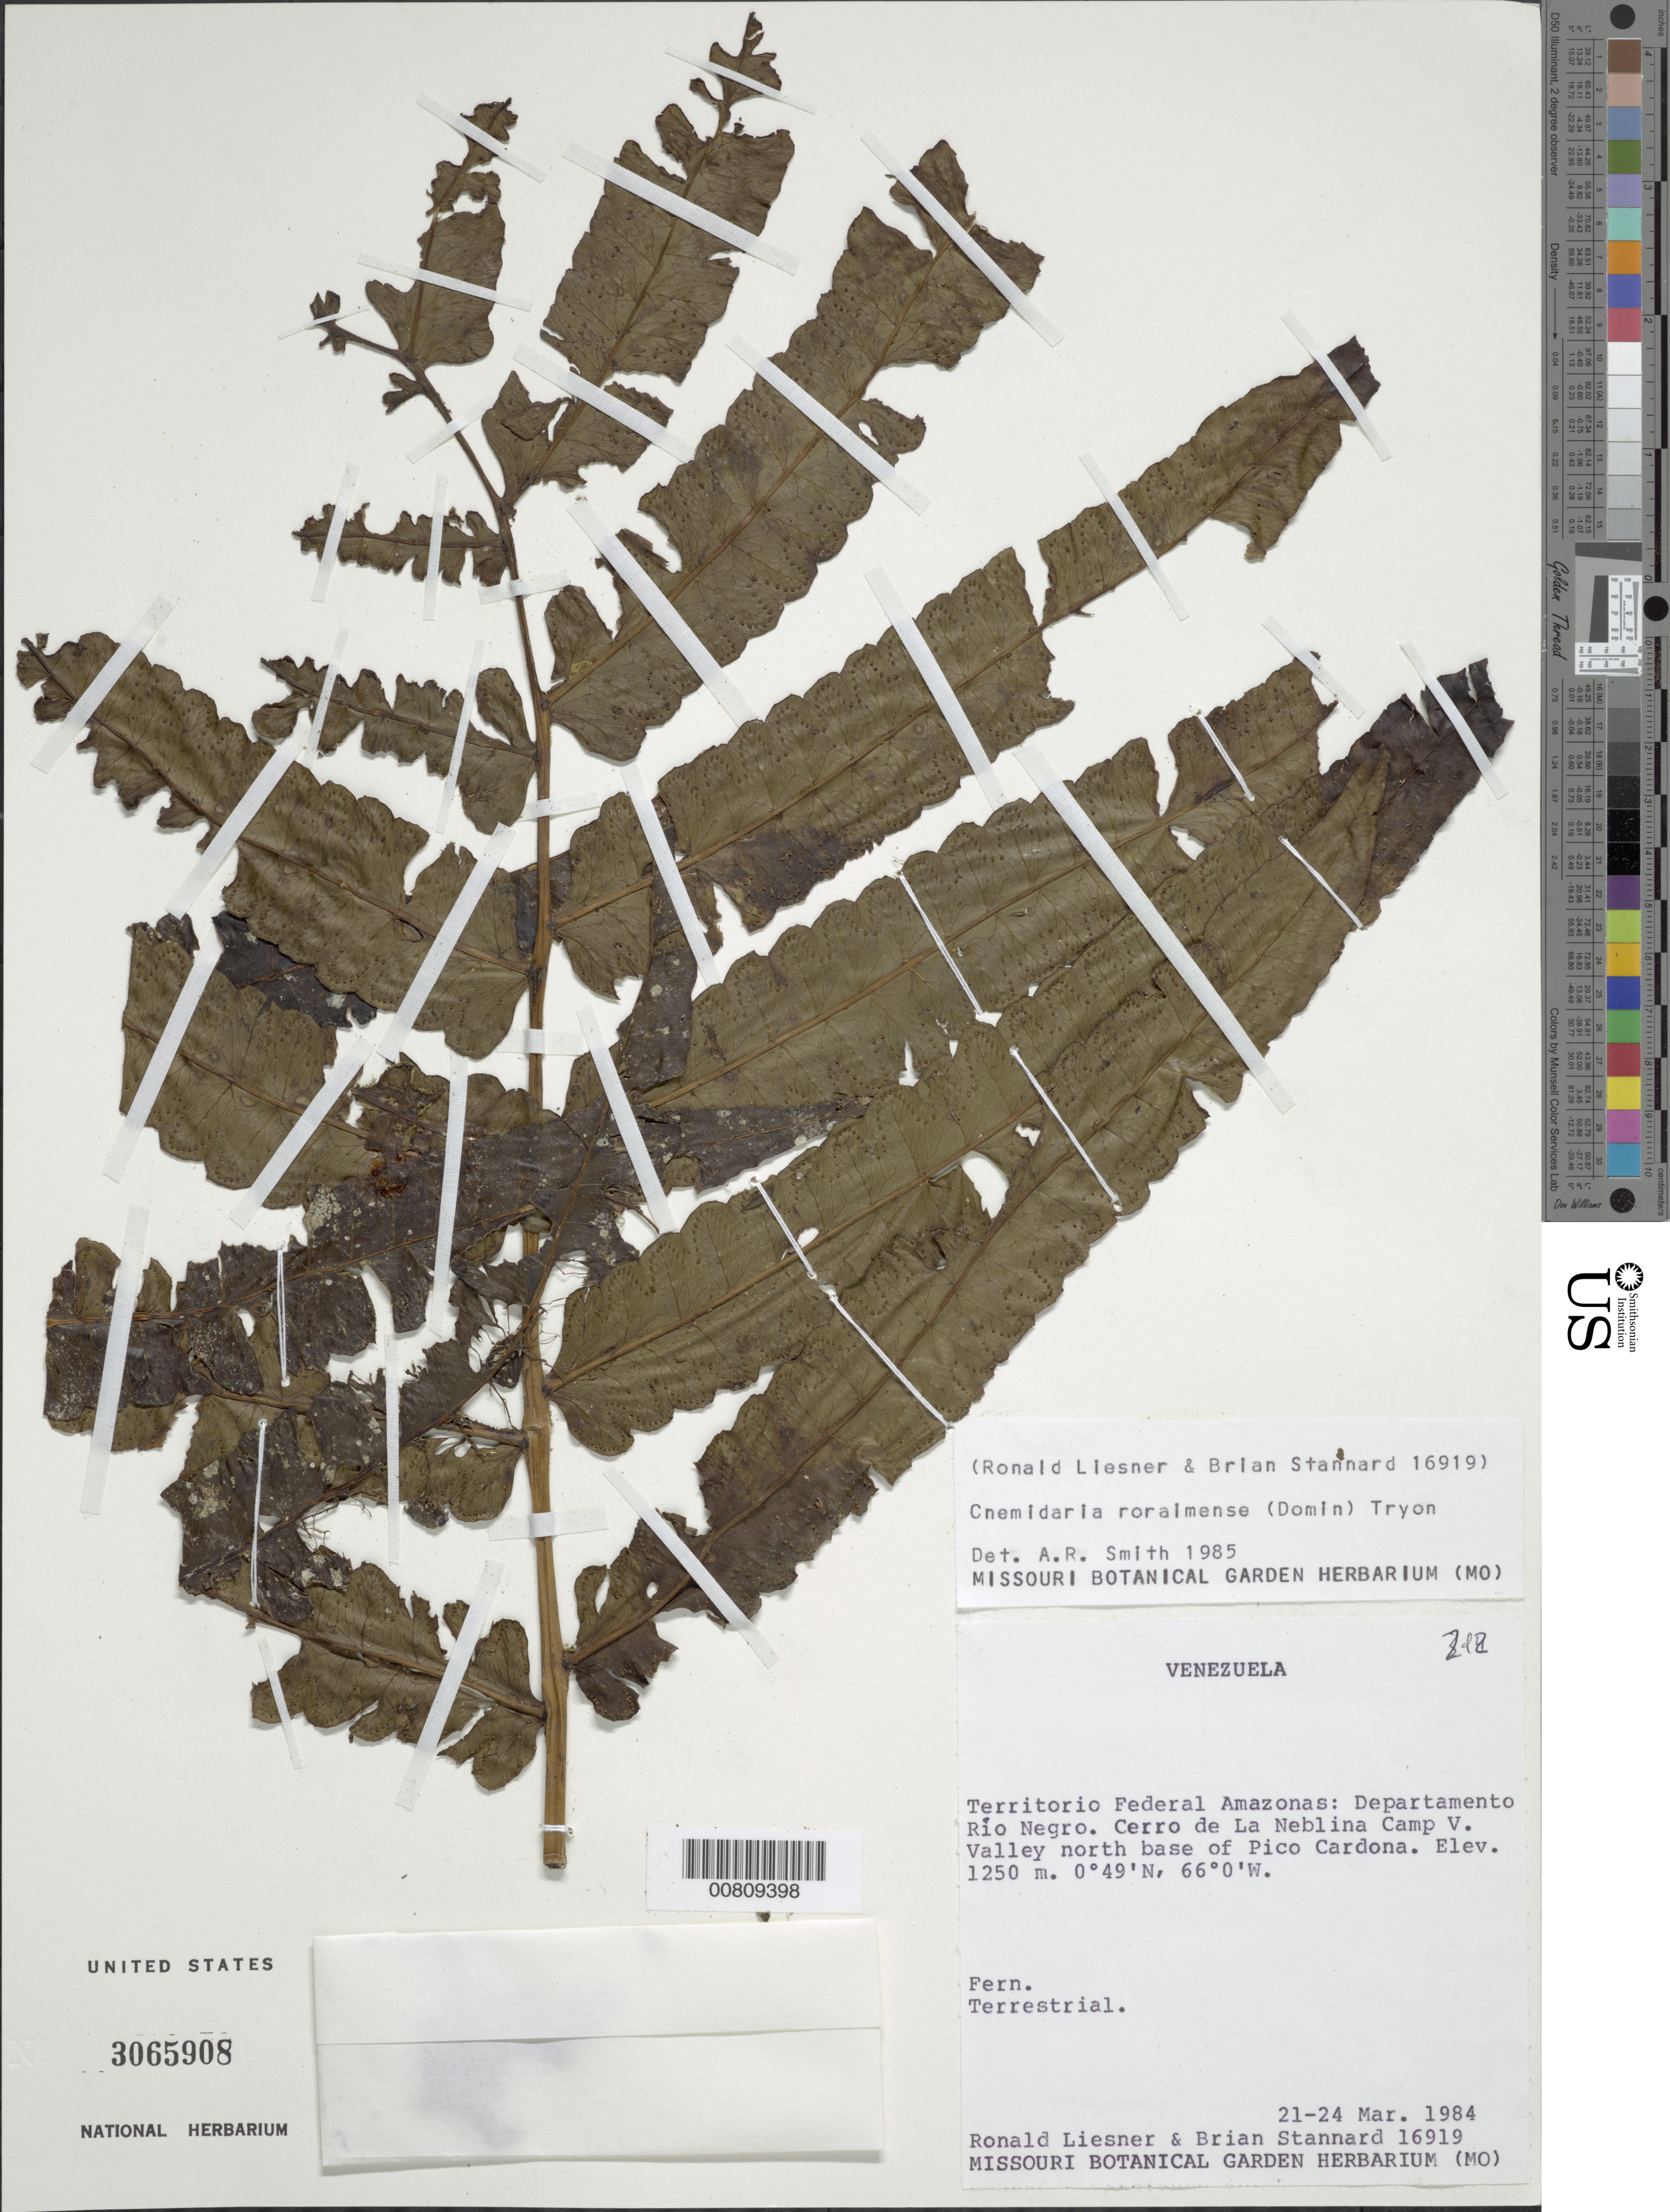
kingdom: Plantae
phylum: Tracheophyta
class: Polypodiopsida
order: Cyatheales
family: Cyatheaceae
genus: Cyathea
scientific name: Cyathea roraimensis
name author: (Domin) Domin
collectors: R. L. Liesner & B. L. Stannard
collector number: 16919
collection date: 1984-03-21/1984-03-24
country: Venezuela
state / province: Amazonas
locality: Departamento Rio Negro, Cerro de La Neblina Camp V. Valley north base of Pico Cardona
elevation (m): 1250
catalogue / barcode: US 3065908